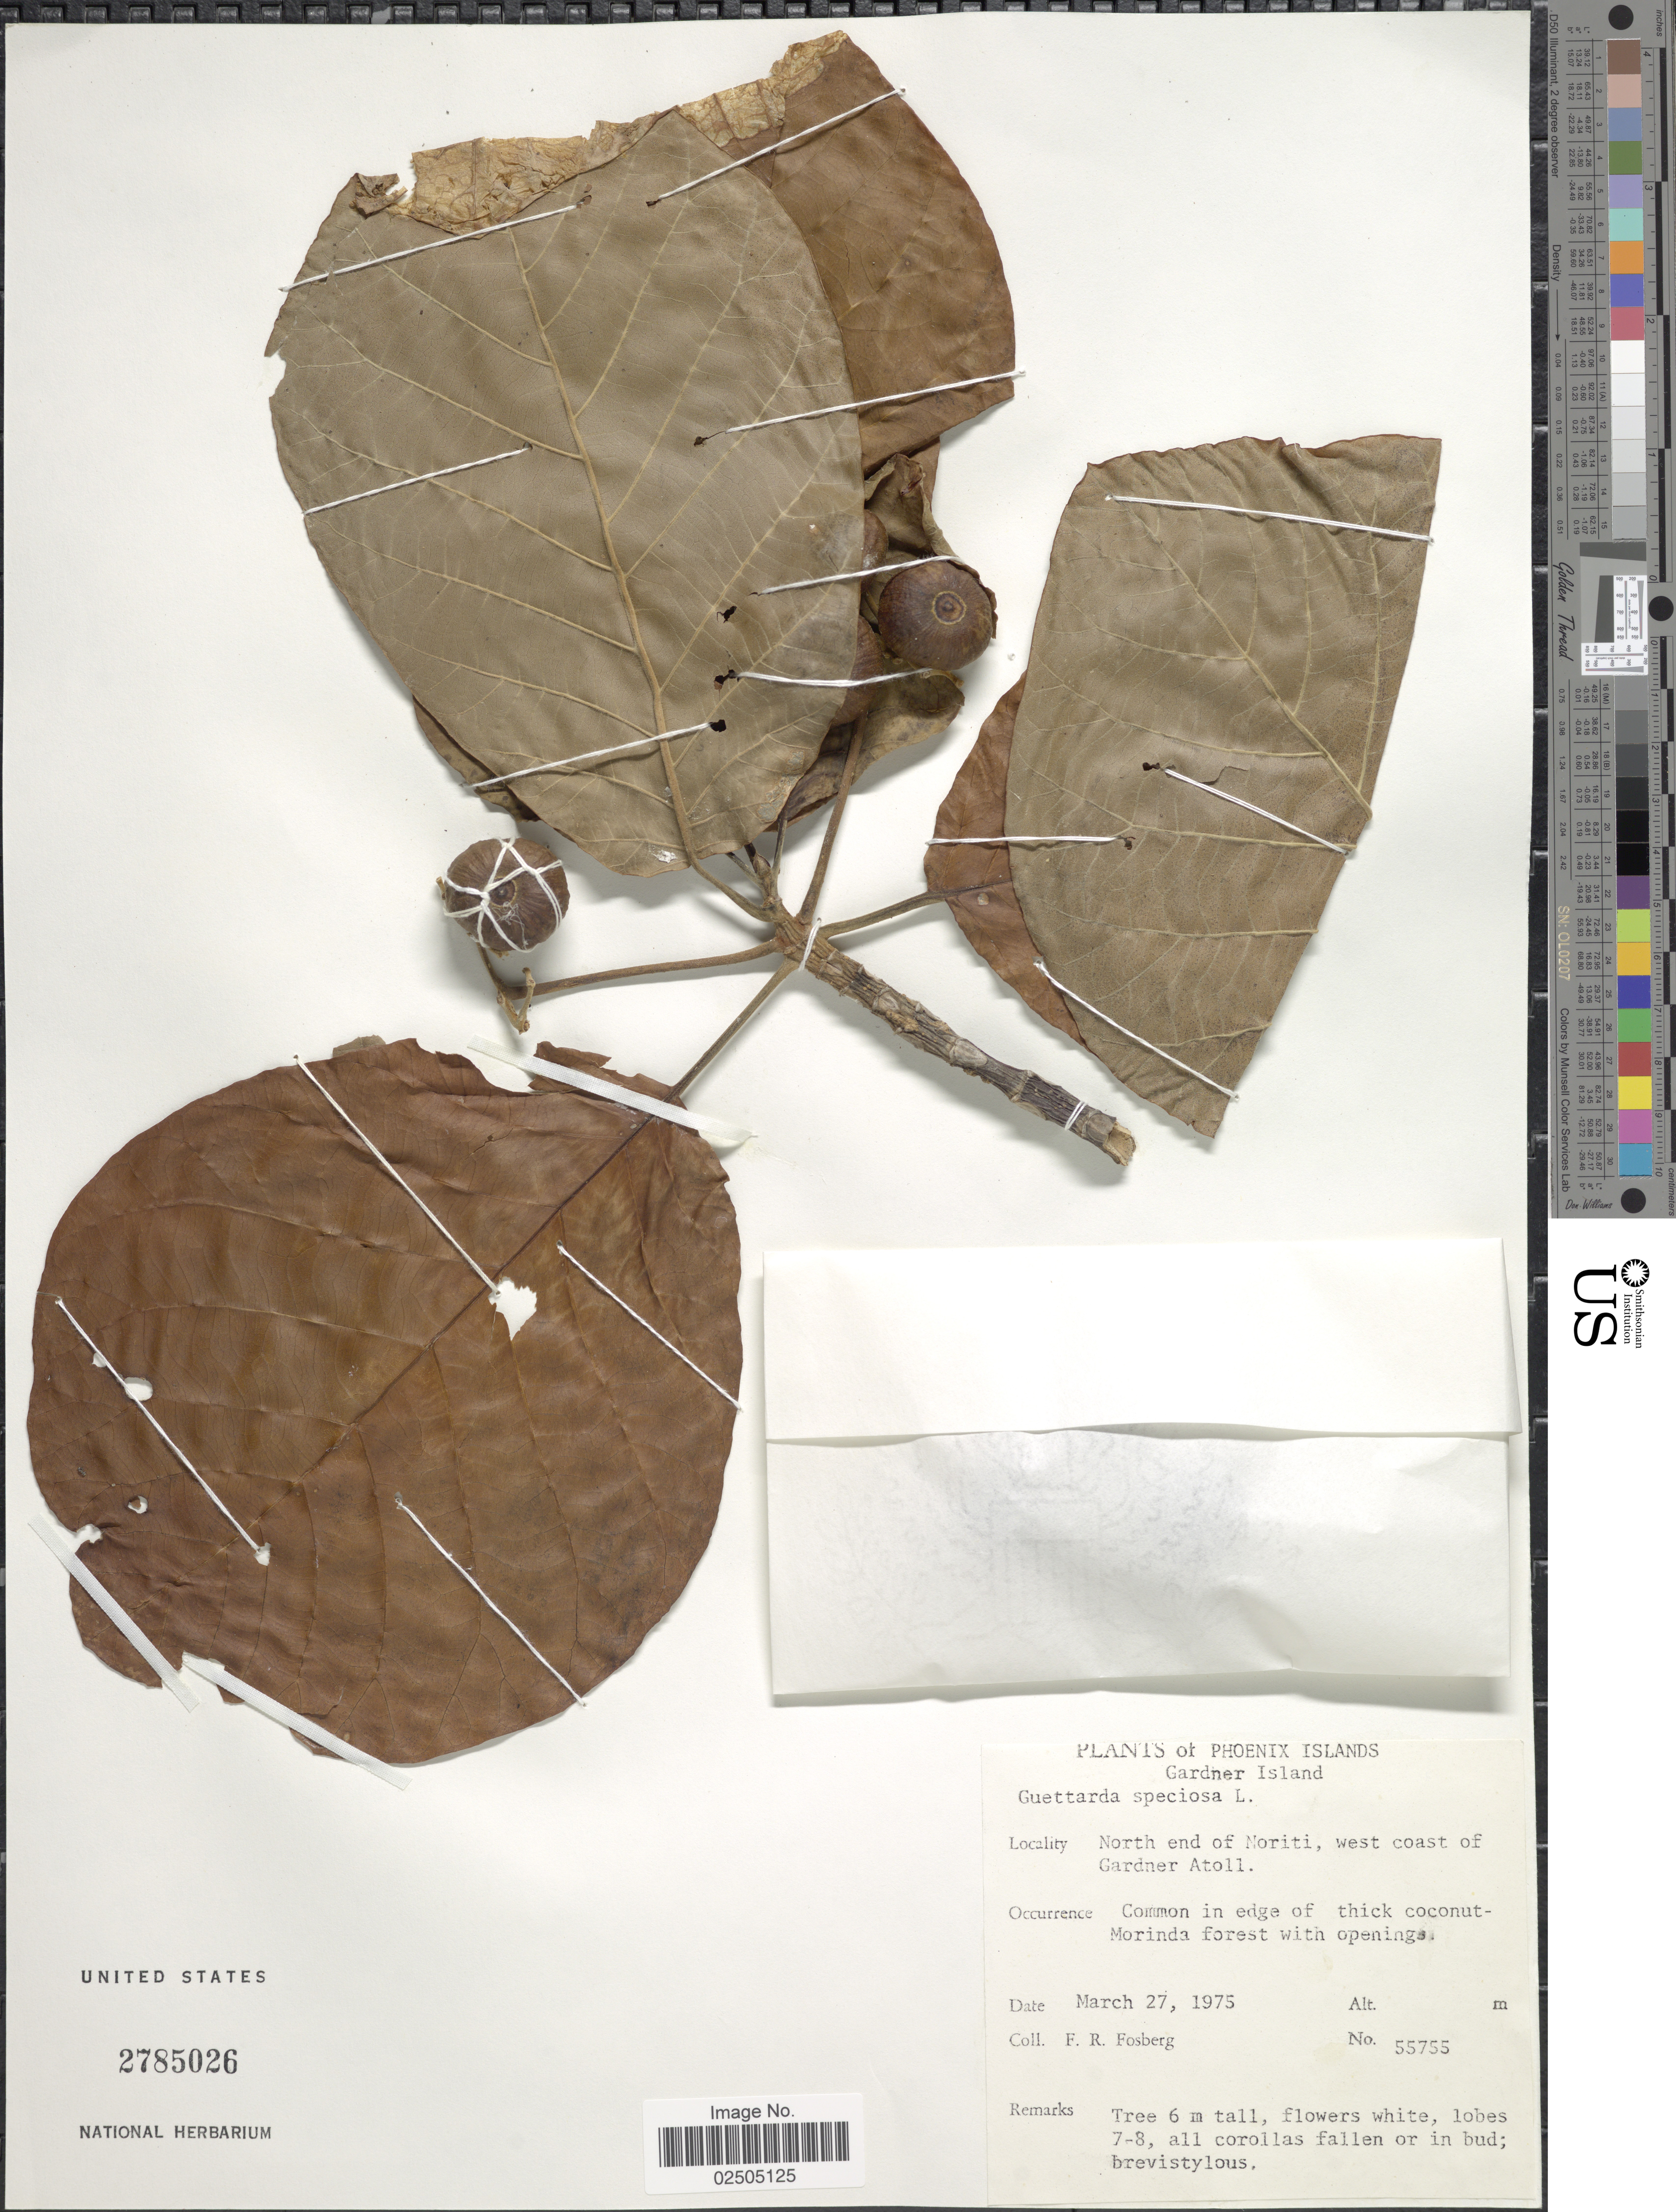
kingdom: Plantae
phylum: Tracheophyta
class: Magnoliopsida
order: Gentianales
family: Rubiaceae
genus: Guettarda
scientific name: Guettarda speciosa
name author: L.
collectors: F. R. Fosberg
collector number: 55755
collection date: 1975-03-27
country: Kiribati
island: Nikumaroro [Gardner] Atoll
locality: Phoenix Island, Gardner Island, North end of Noriti, west coast of Gardner Atoll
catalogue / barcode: US 2785026